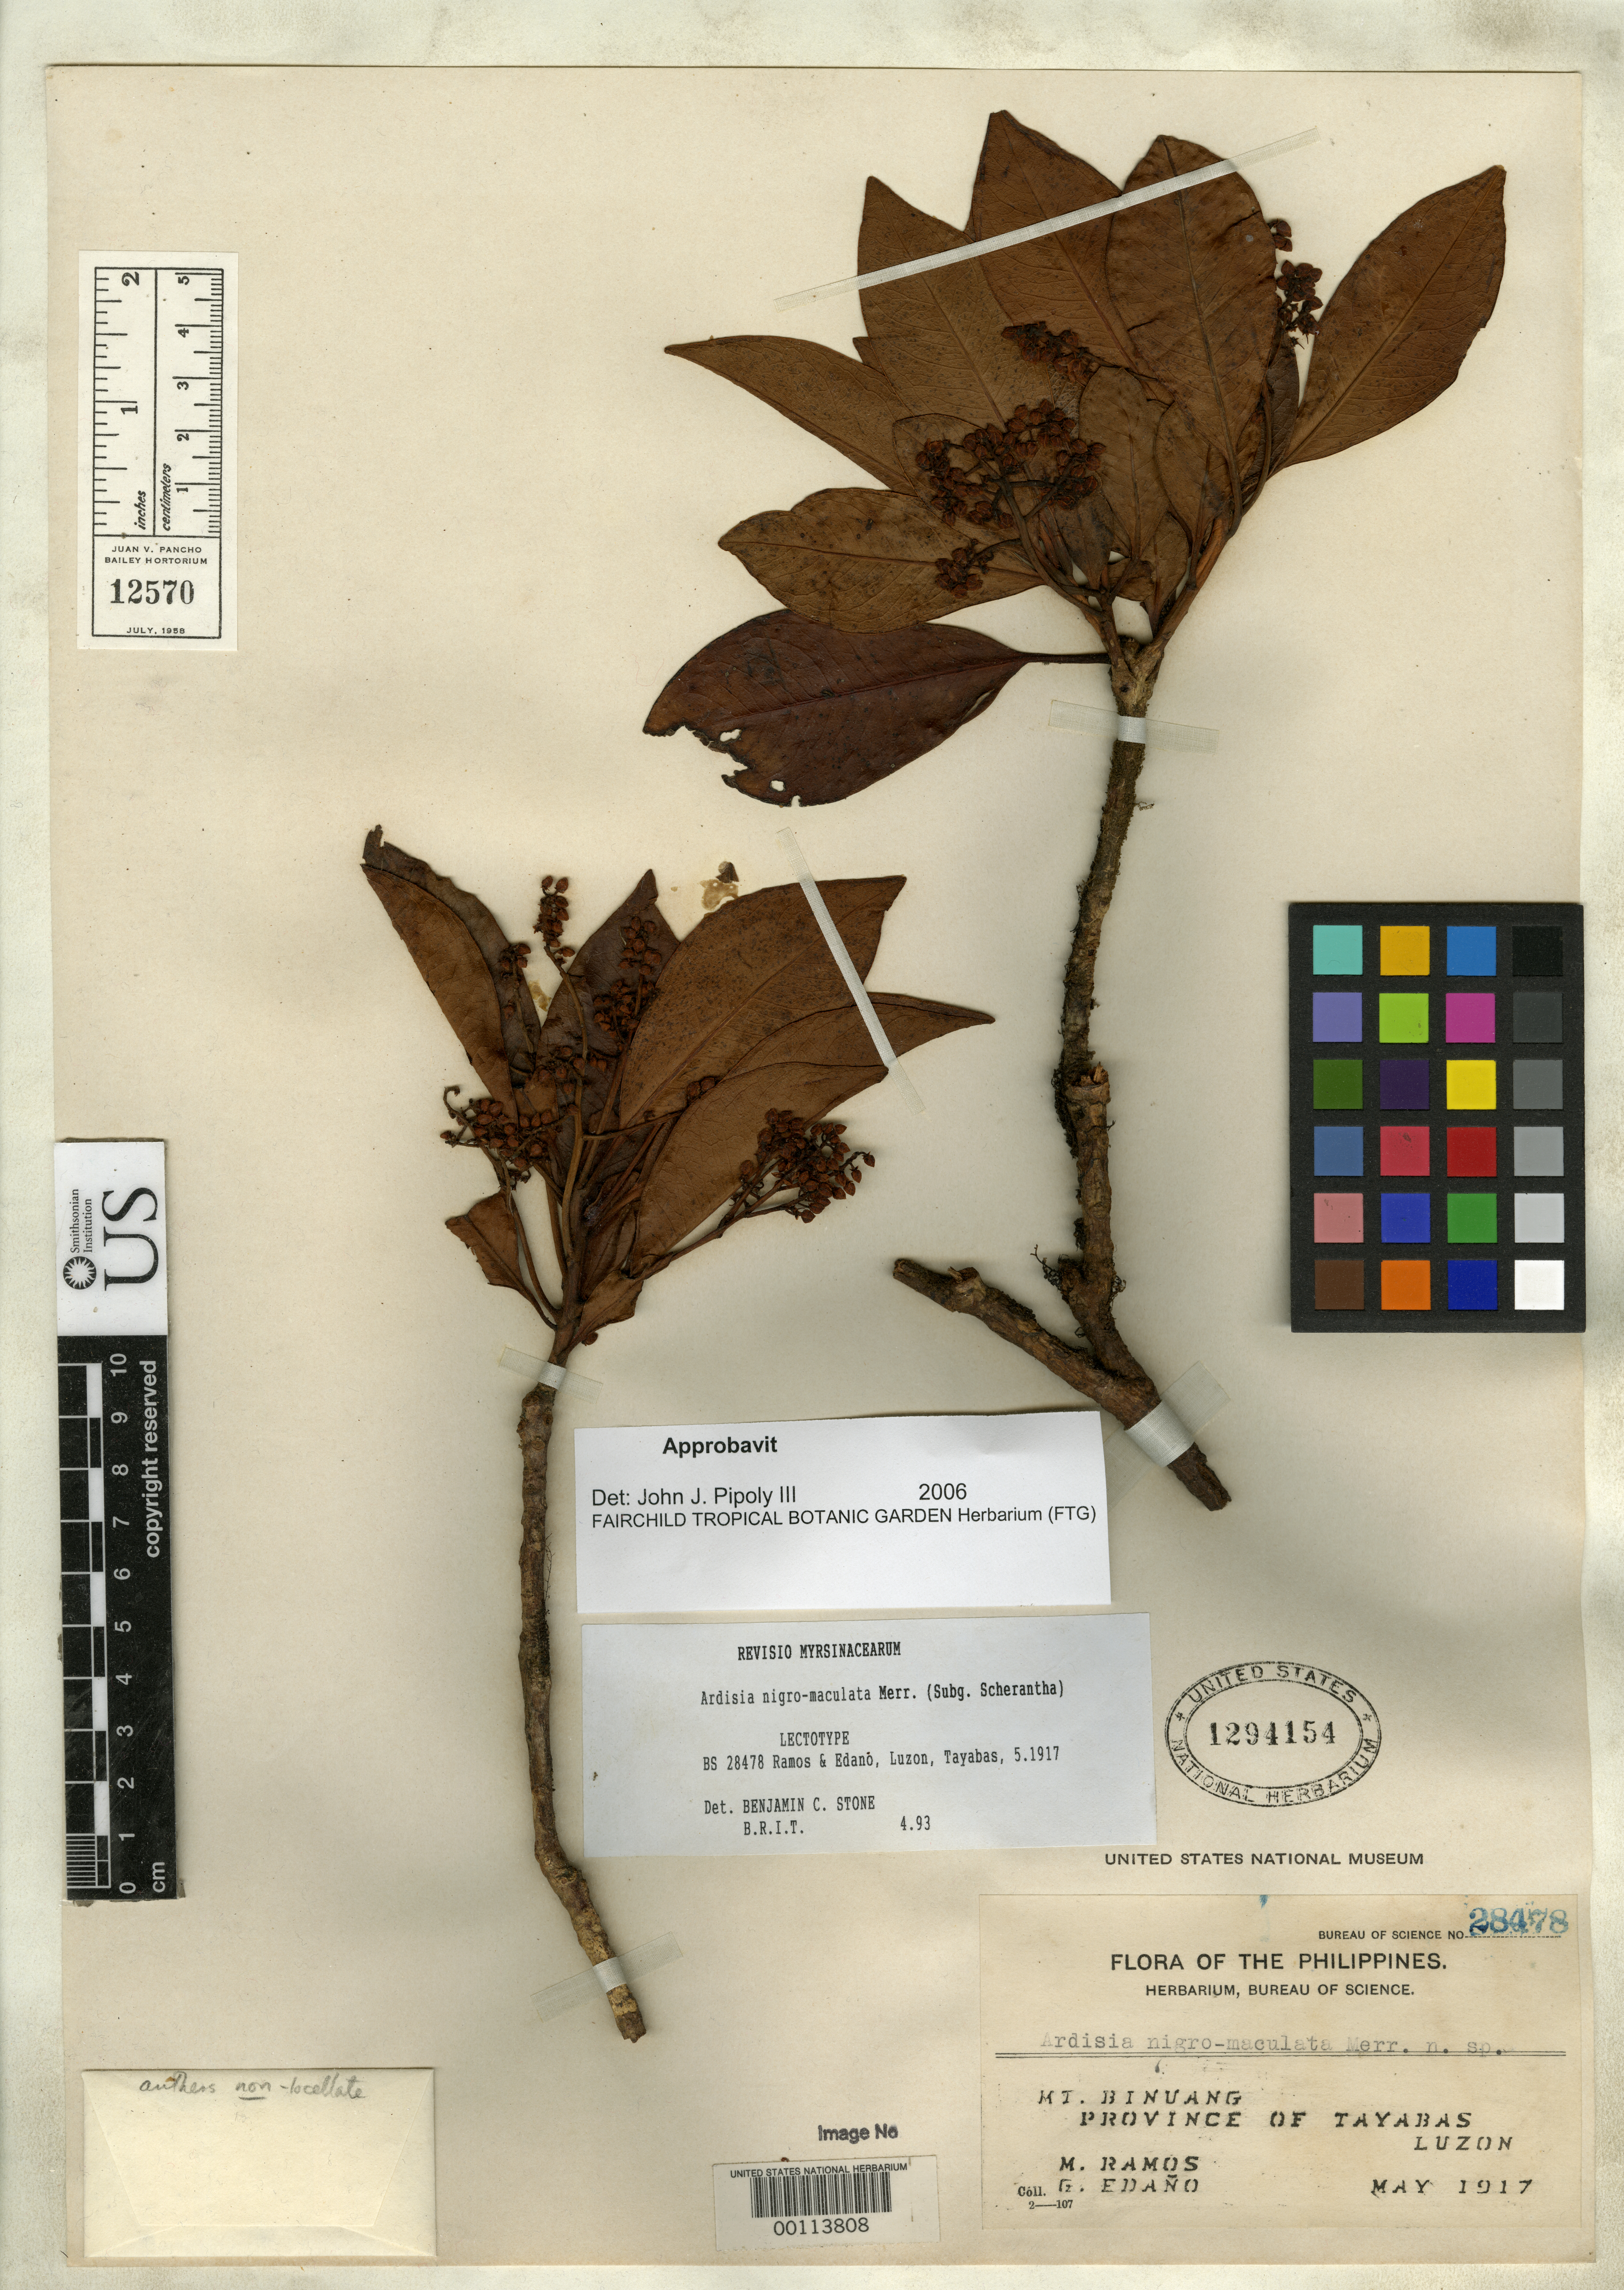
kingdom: Plantae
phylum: Tracheophyta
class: Magnoliopsida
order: Ericales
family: Primulaceae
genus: Ardisia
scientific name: Ardisia nigromaculata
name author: Merr.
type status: Isotype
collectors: M. Ramos & G. E. Edaño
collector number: Bur. Sci. 28478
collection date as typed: May 1917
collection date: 1917-05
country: Philippines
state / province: Calabarzon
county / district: Quezon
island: Luzon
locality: Mt. Binuang.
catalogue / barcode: US 1294154